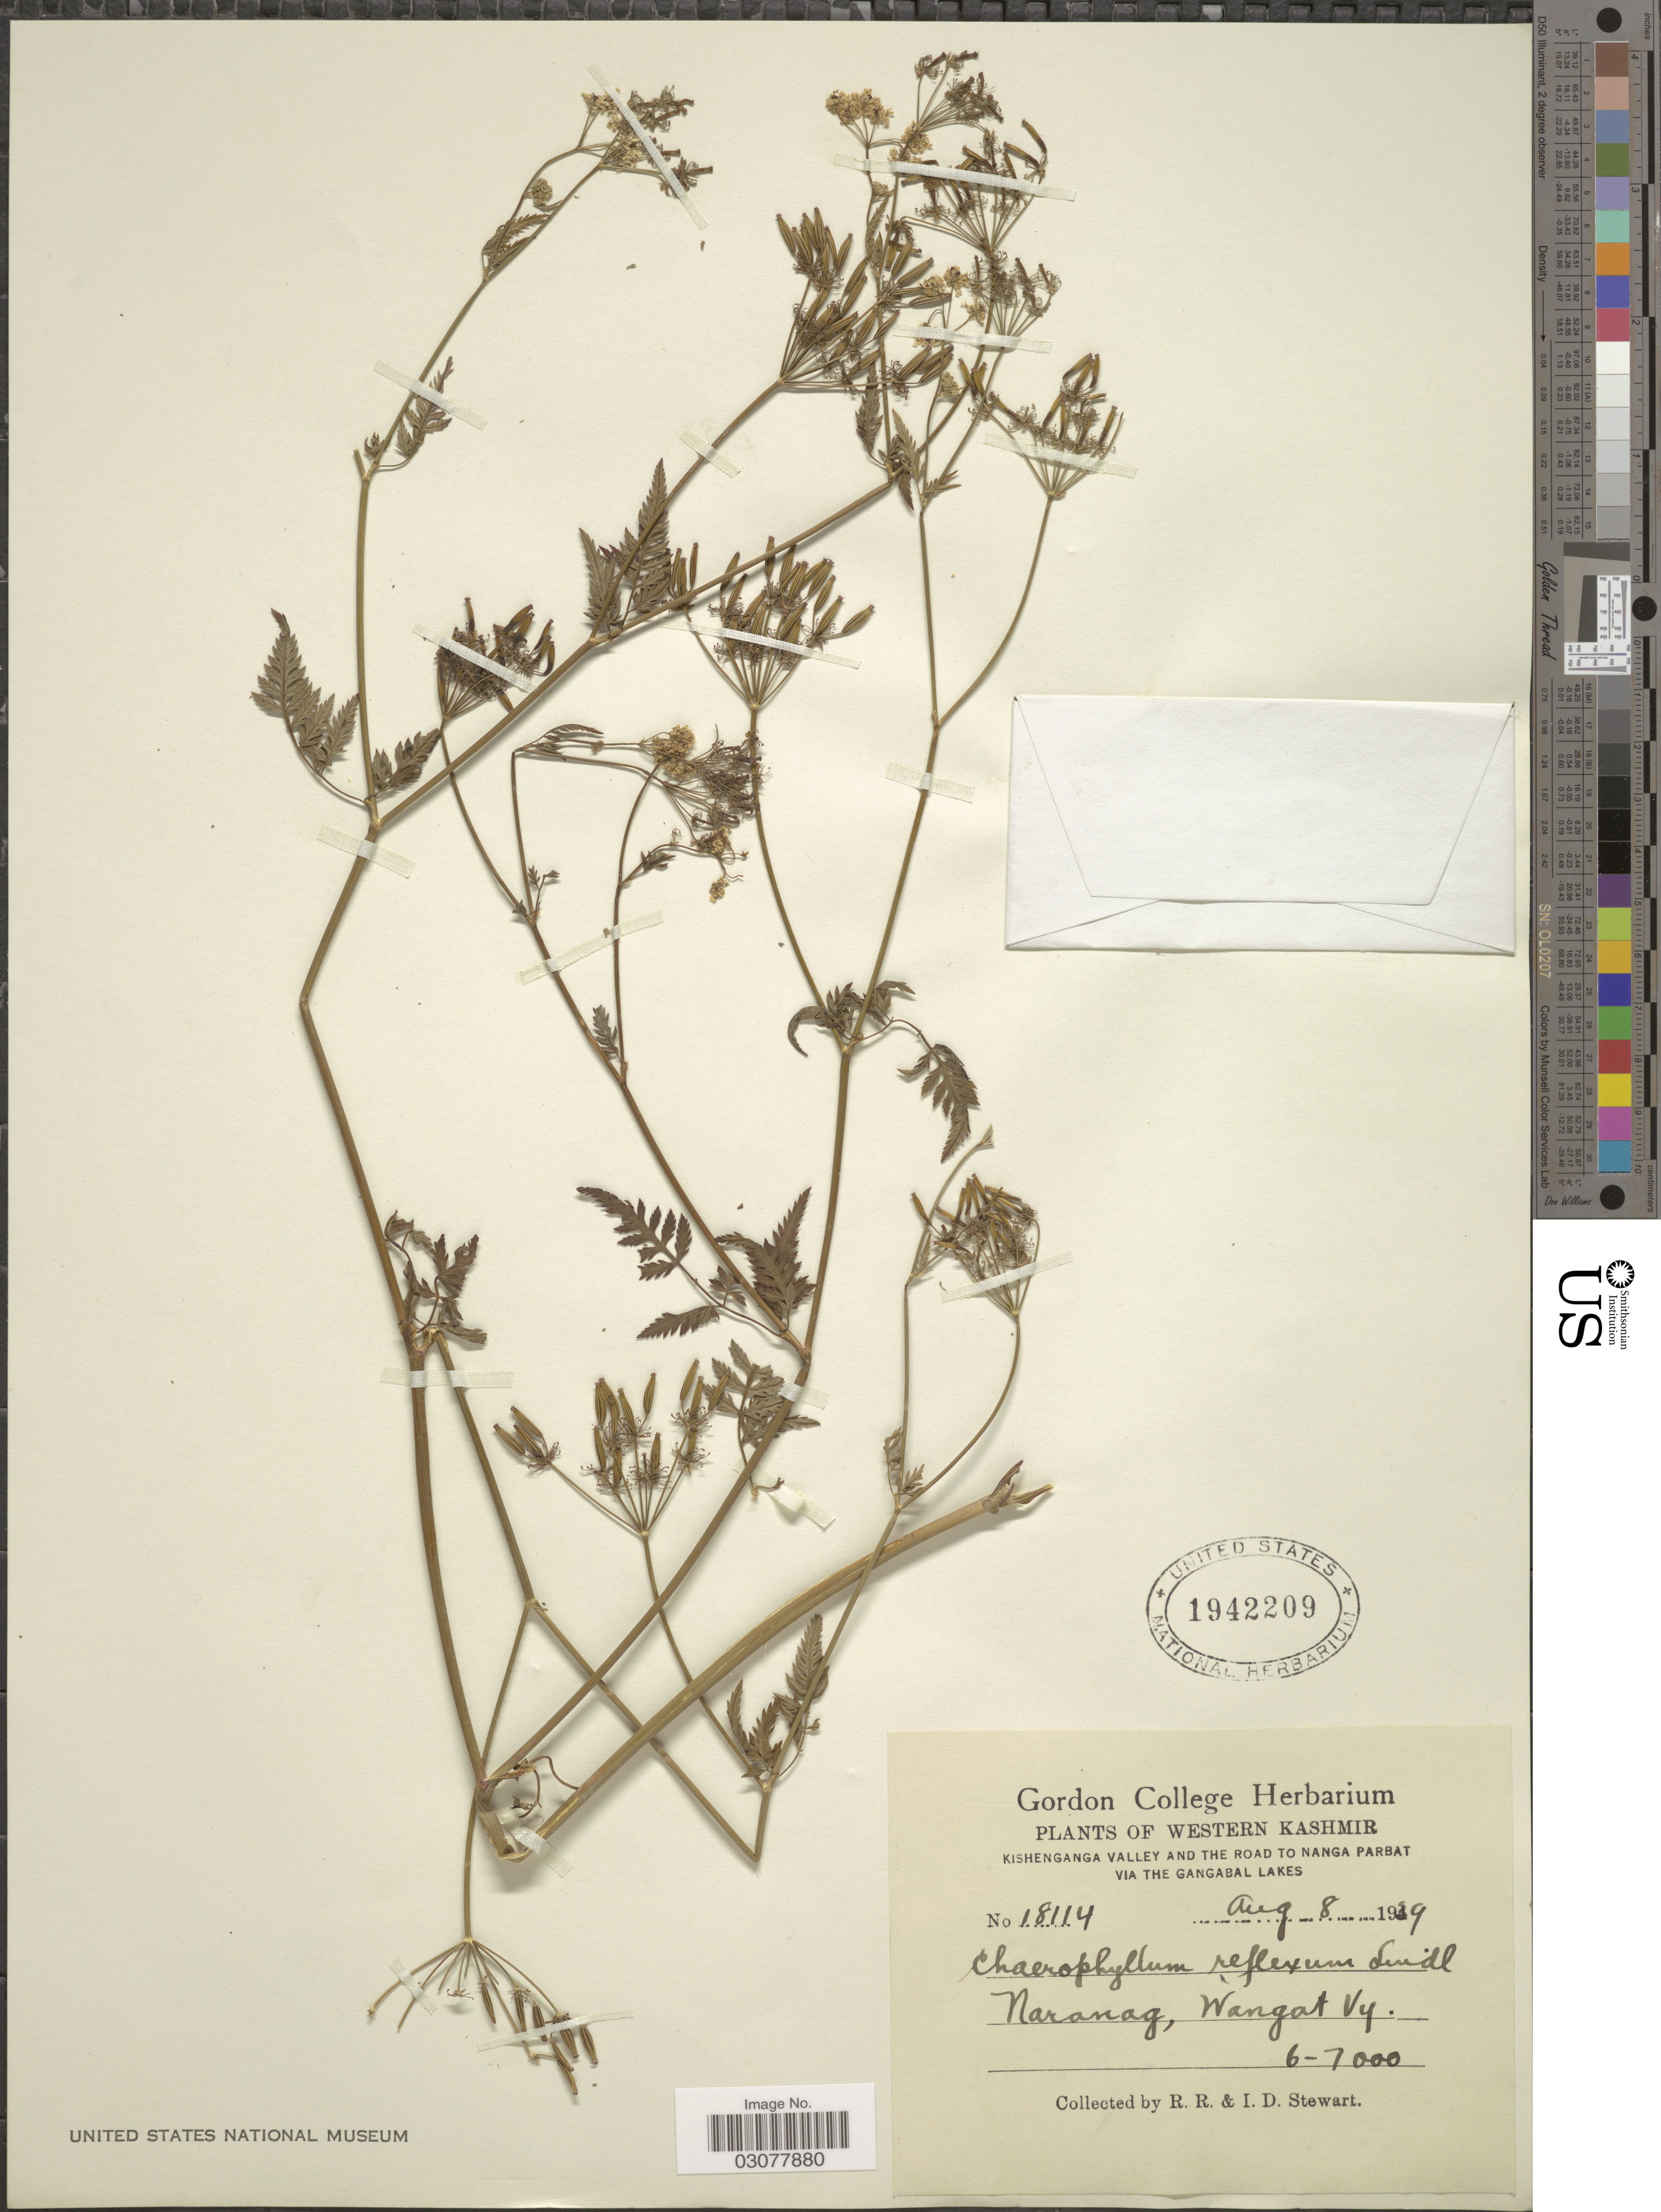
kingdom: Plantae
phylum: Tracheophyta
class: Magnoliopsida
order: Apiales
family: Apiaceae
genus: Chaerophyllum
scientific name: Chaerophyllum reflexum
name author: Bush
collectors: R. Stewart & I. Stewart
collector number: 18114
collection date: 1939-08-08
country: India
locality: Western Kashmir, Kishenganga Valley and the Road to Nanga Parbat via the Gangabal Lakes. Naranag, Wangat Vy.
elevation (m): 1829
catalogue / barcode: US 1942209